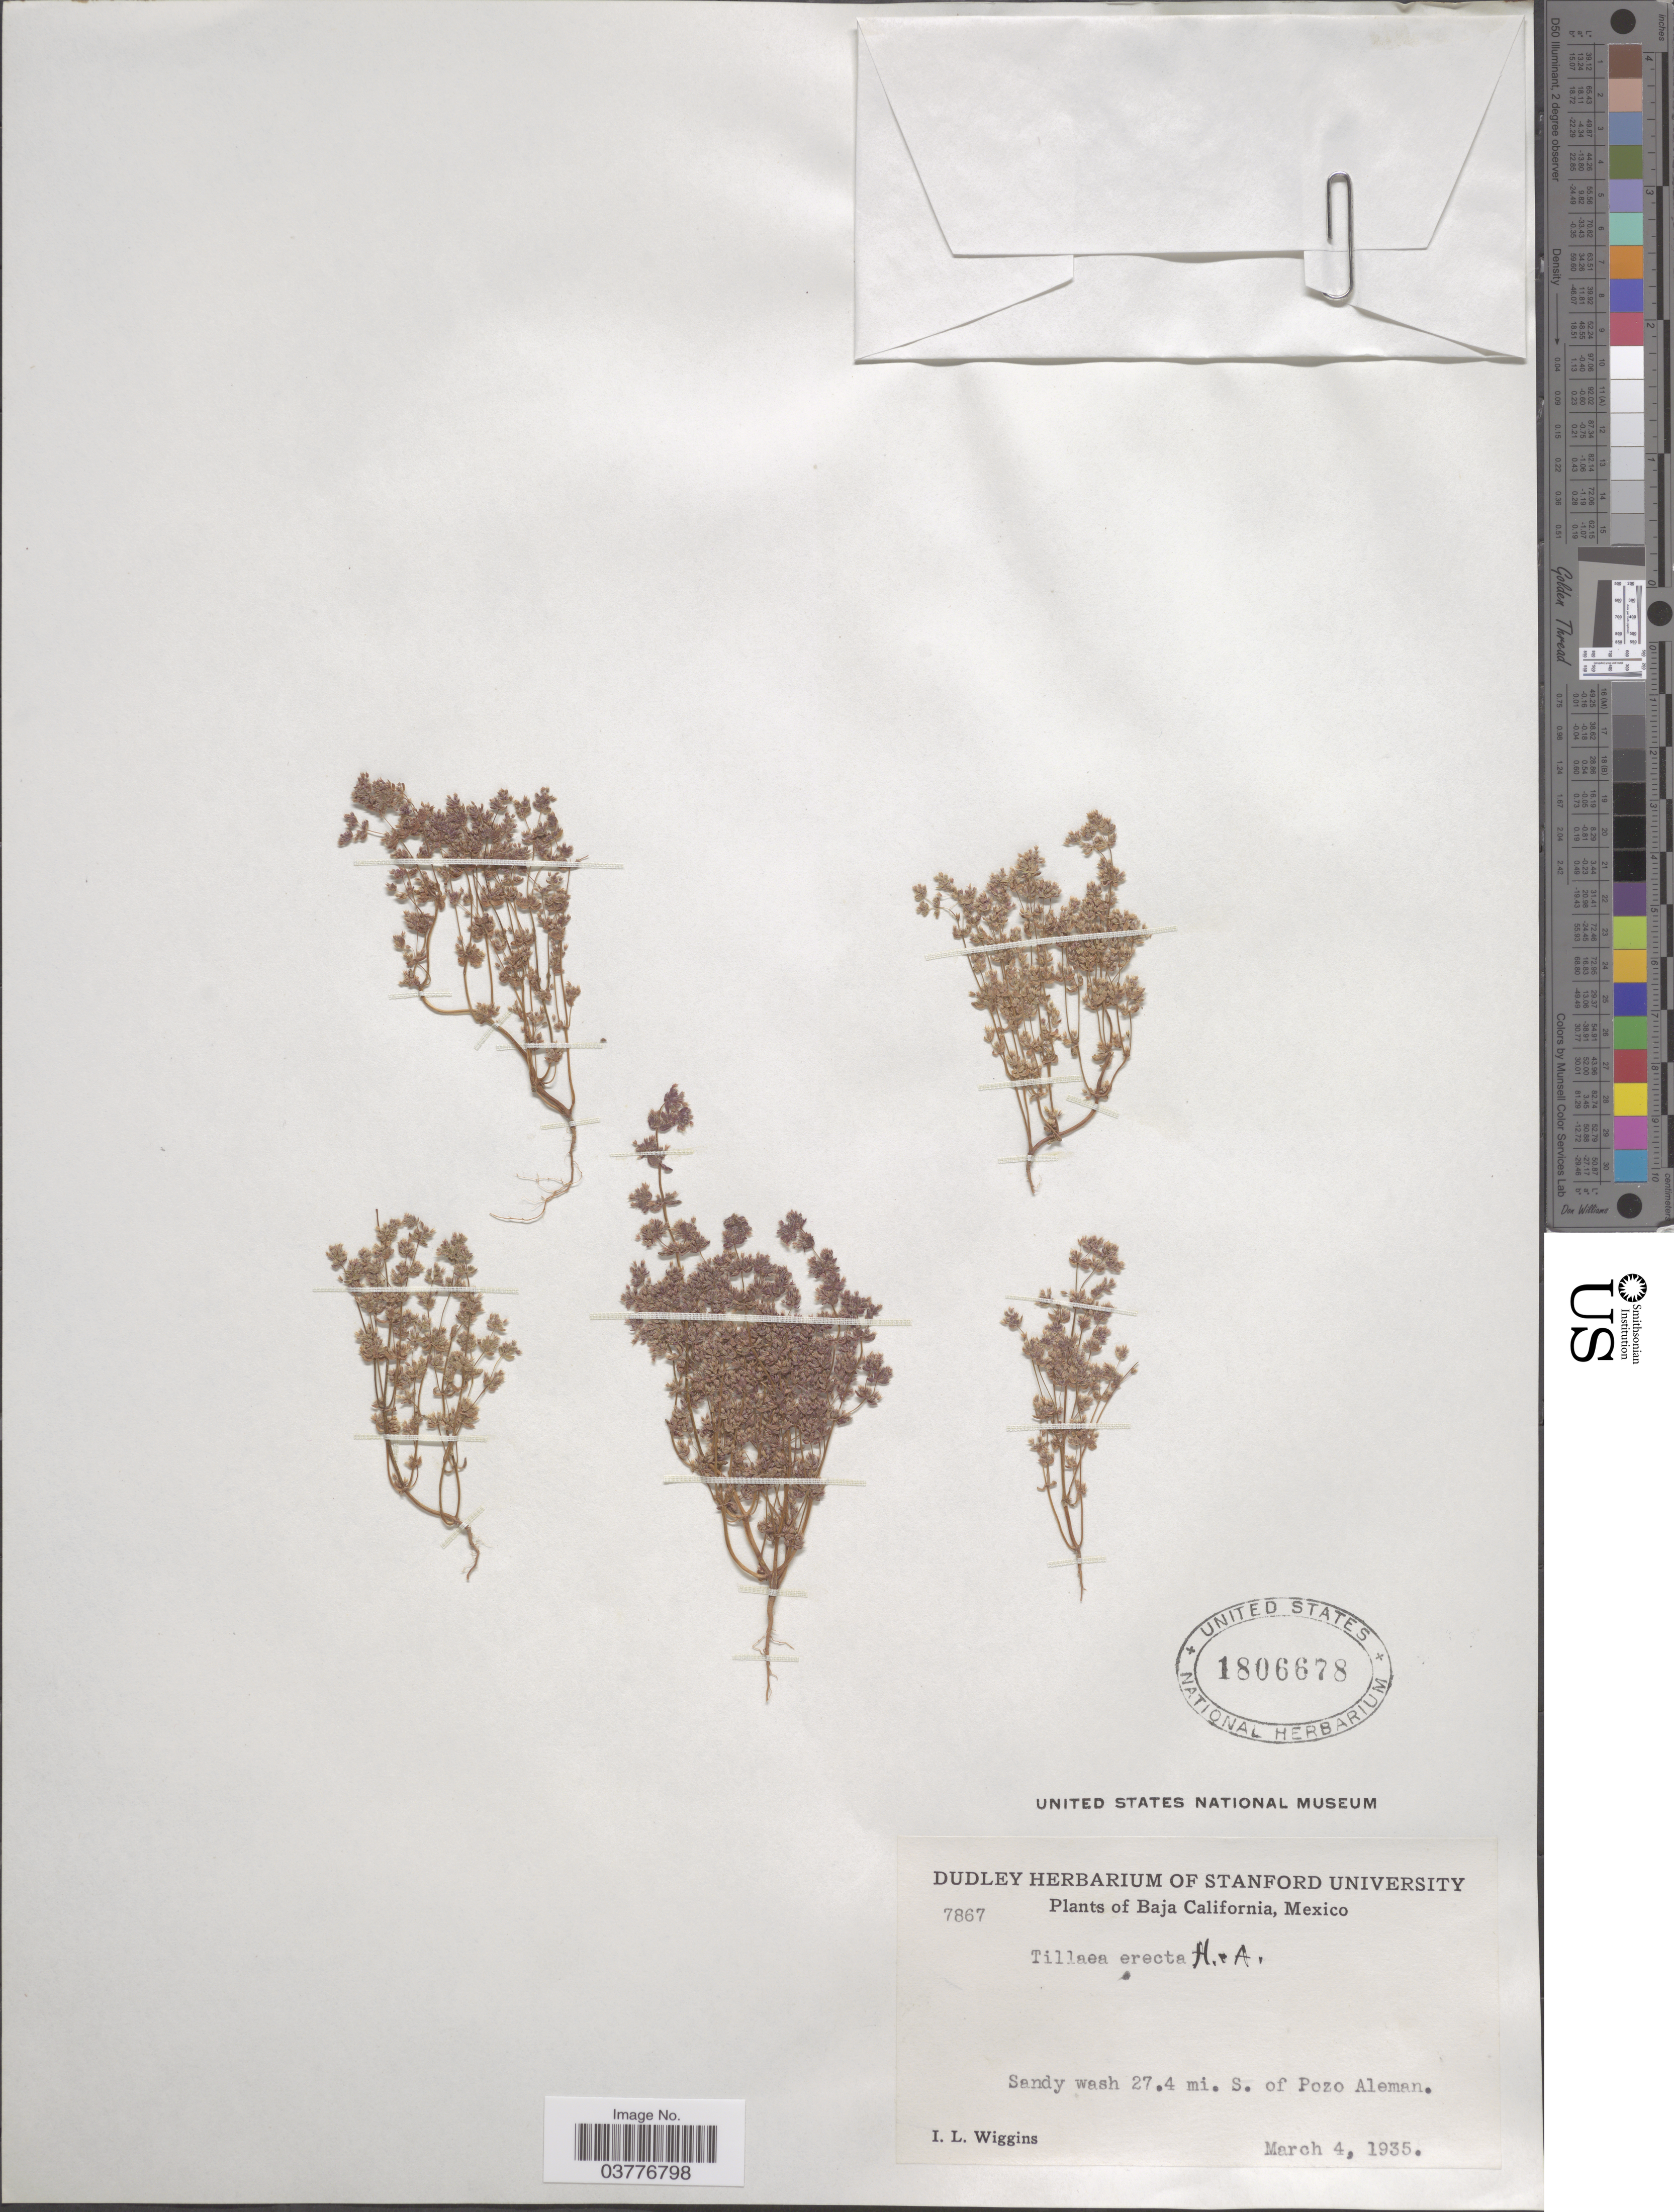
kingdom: Plantae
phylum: Tracheophyta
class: Magnoliopsida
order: Saxifragales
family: Crassulaceae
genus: Crassula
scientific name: Crassula connata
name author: (Ruiz & Pav.) A. Berger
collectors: I. L. Wiggins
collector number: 7867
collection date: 1935-03-04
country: Mexico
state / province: Baja California Sur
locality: Sandy wash 27.4 mi S. of Pozo Aleman.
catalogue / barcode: US 1806678